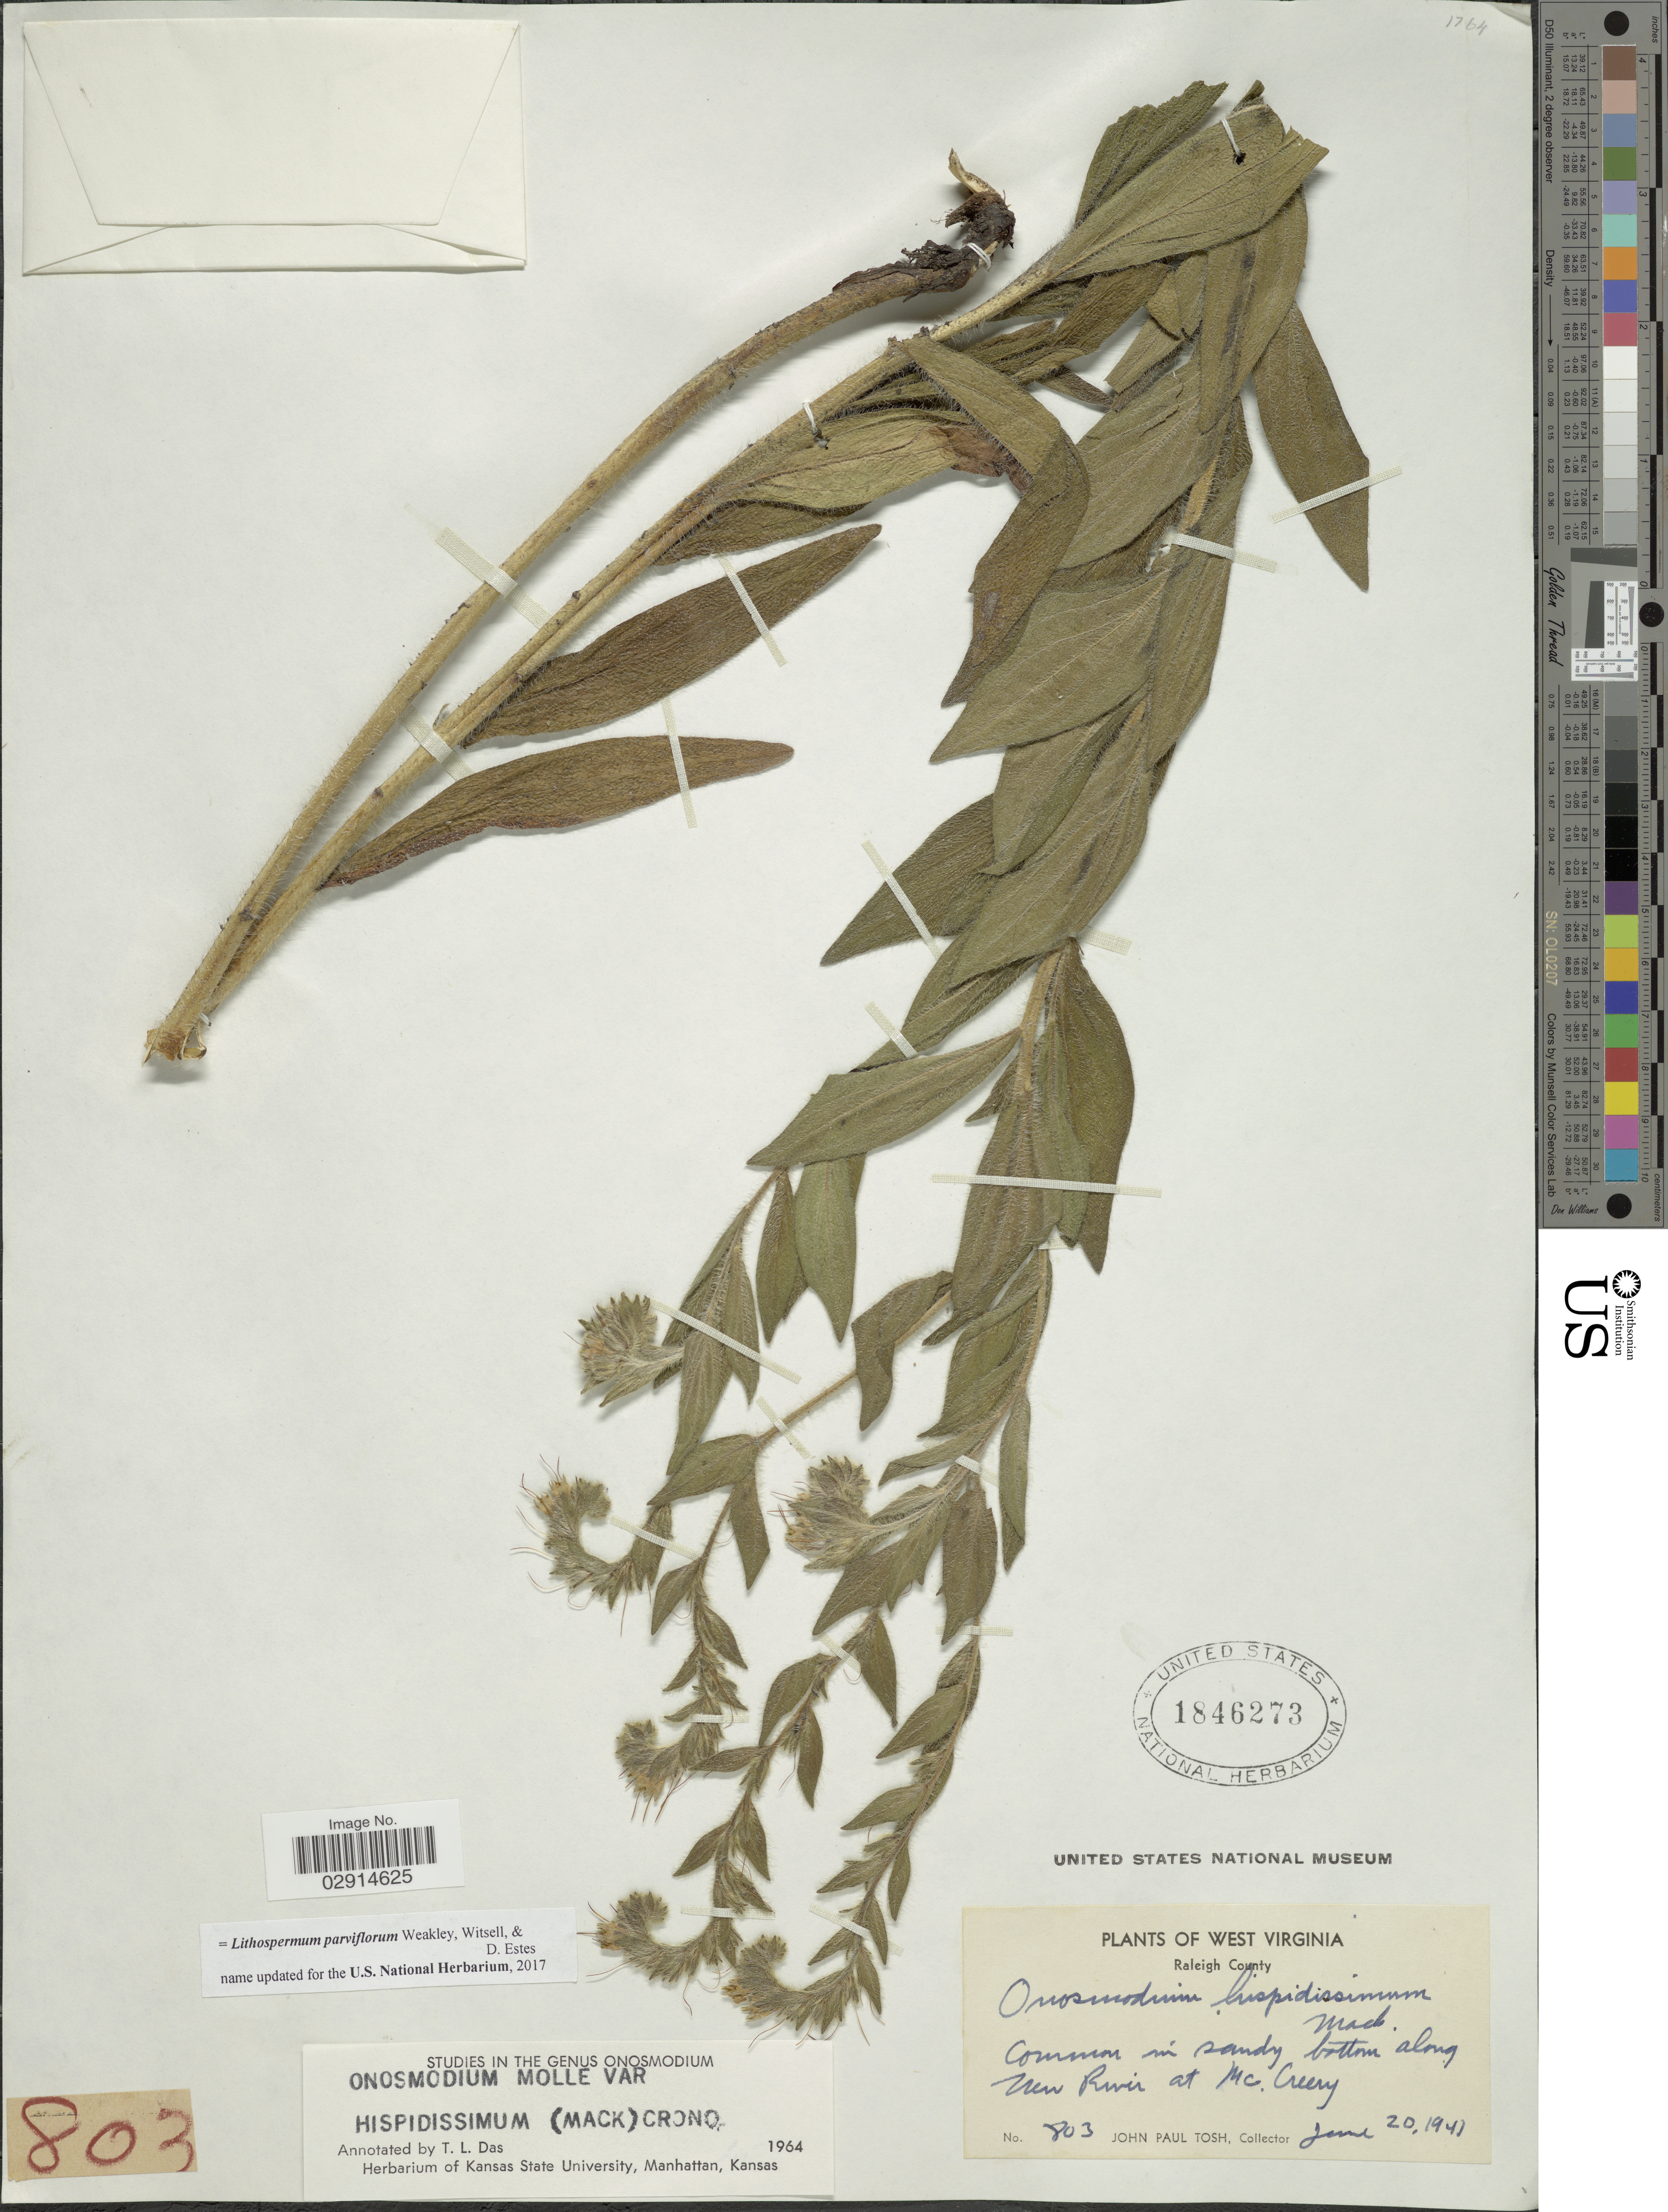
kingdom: Plantae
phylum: Tracheophyta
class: Magnoliopsida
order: Boraginales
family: Boraginaceae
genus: Lithospermum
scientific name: Lithospermum parviflorum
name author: Weakley et al.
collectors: J. Tosh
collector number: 803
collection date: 1941-06-20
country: United States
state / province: West Virginia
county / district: Raleigh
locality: Raleigh County. Along New River at Mc. Creery.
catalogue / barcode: US 1846273